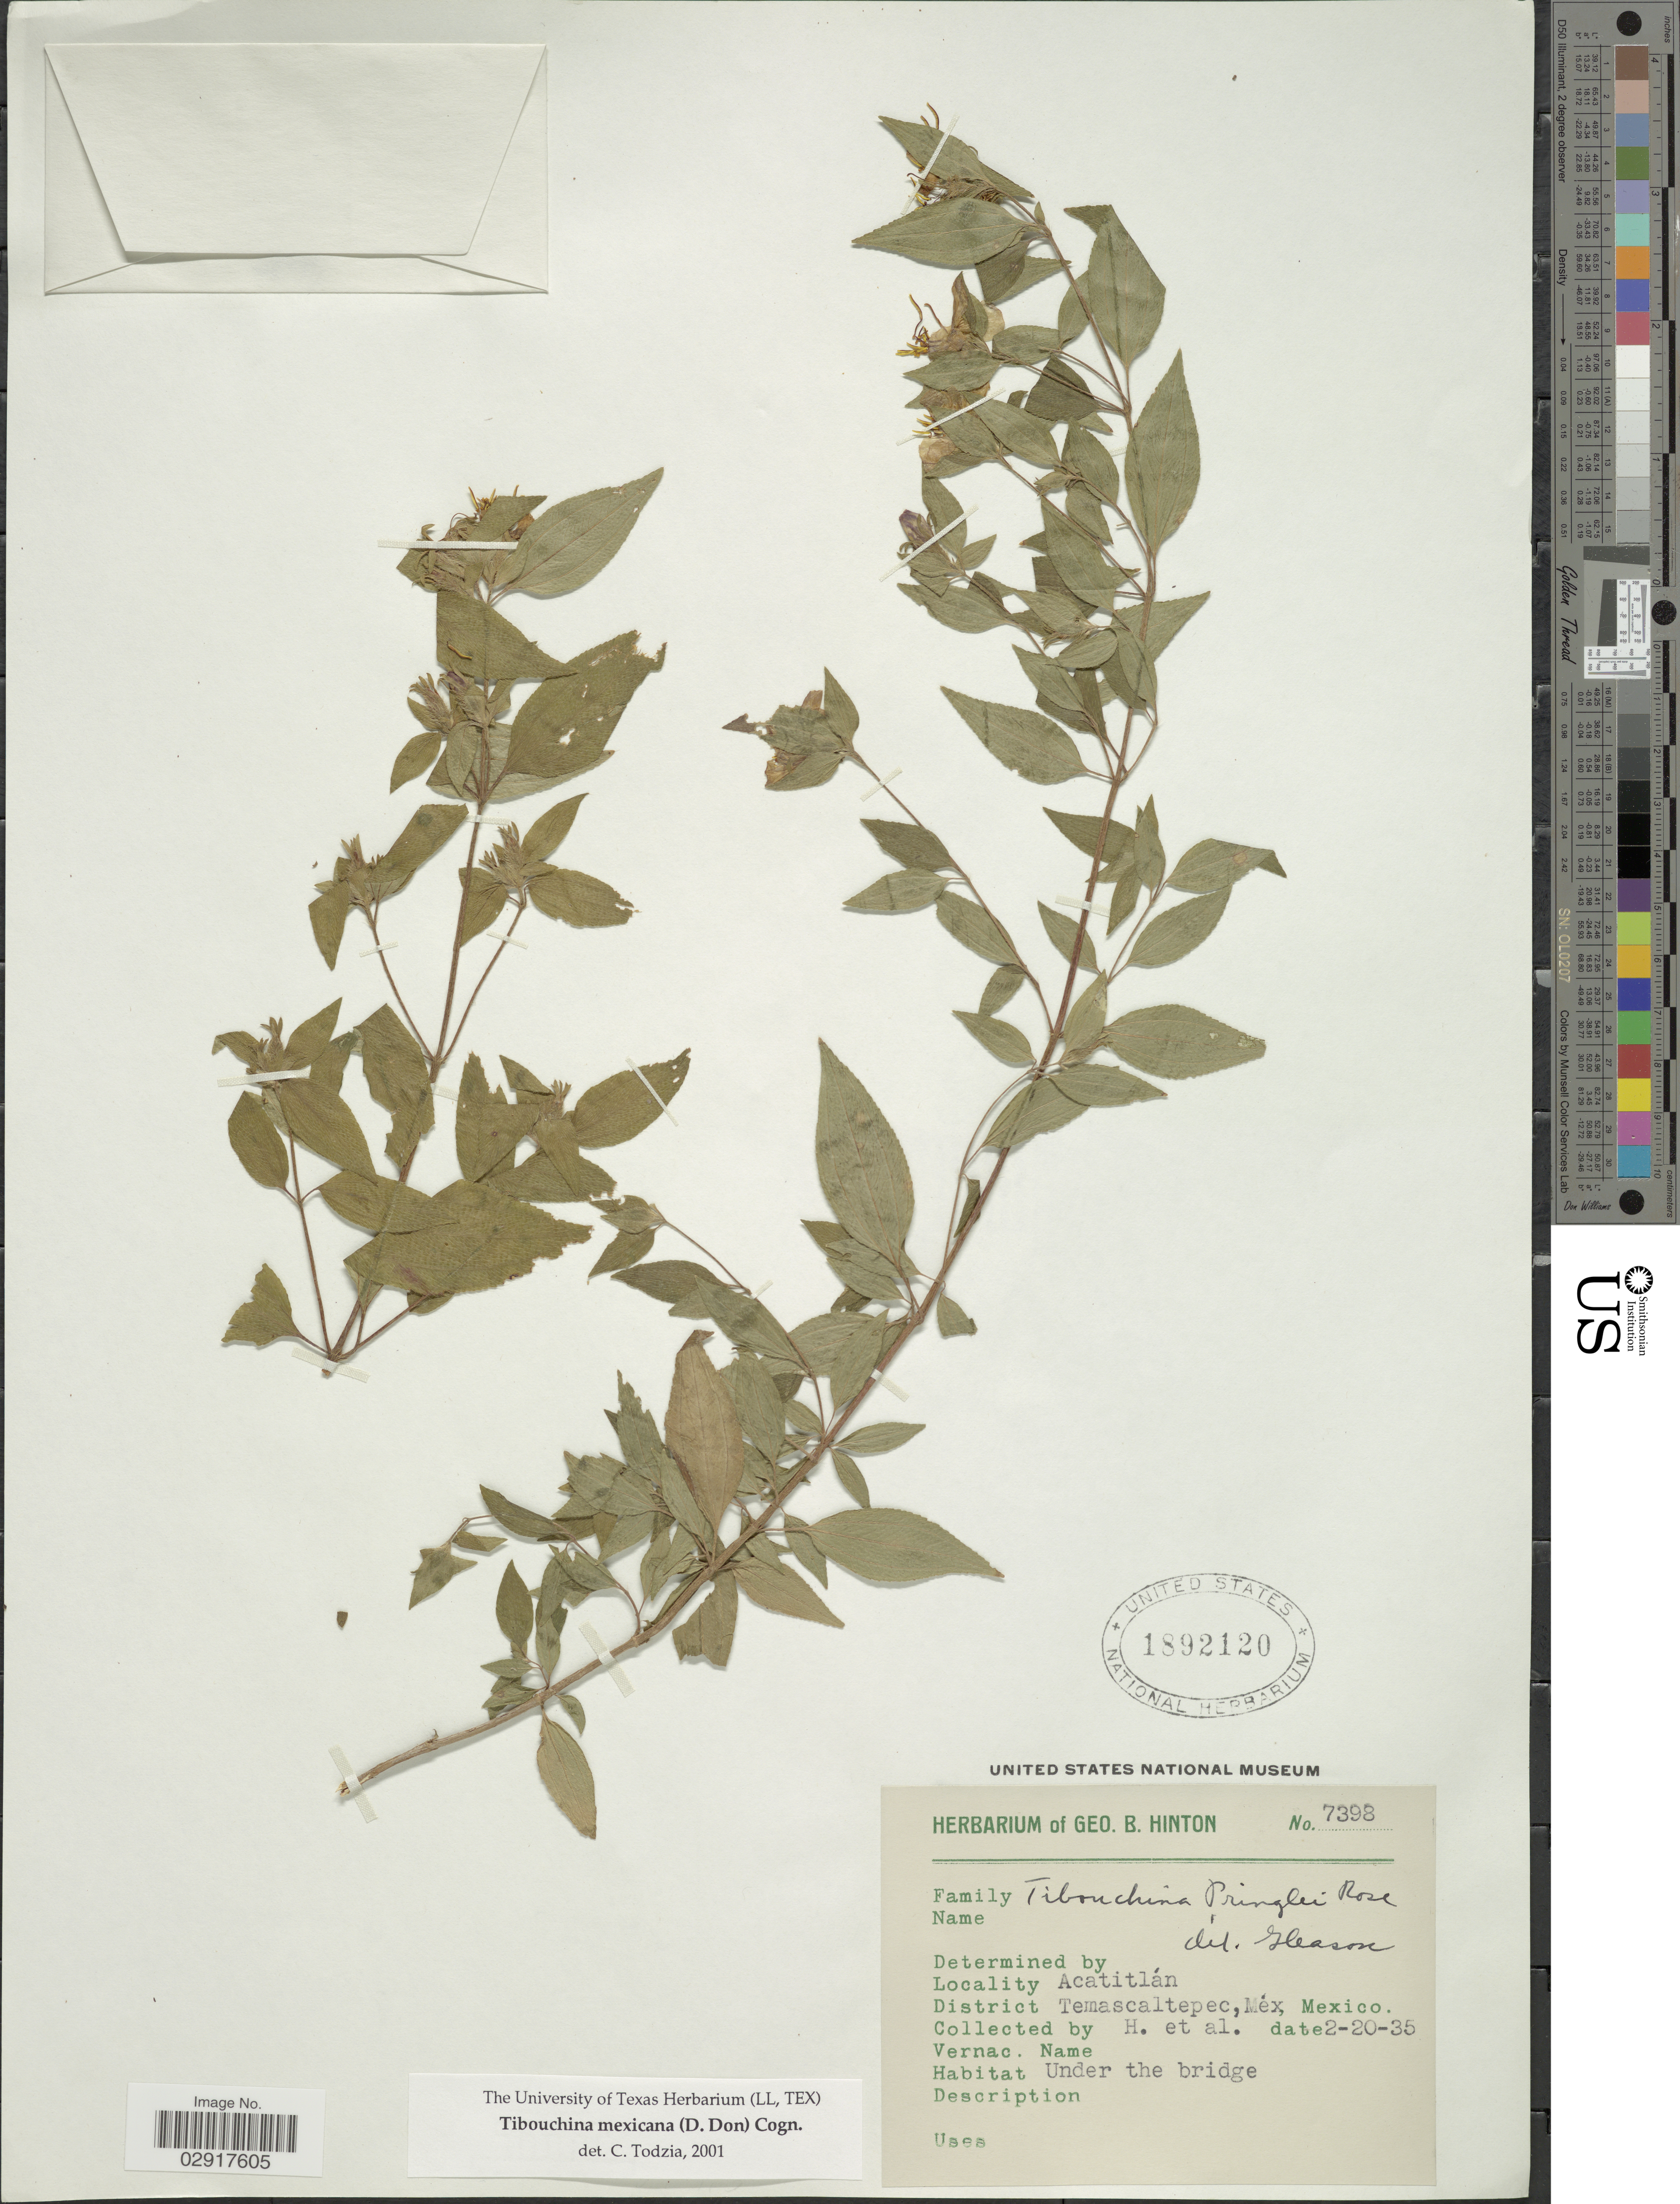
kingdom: Plantae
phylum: Tracheophyta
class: Magnoliopsida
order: Myrtales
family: Melastomataceae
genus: Chaetogastra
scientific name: Chaetogastra tortuosa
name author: (Bonpl.) DC.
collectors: G. B. Hinton & et al.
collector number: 7398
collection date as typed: Transcribed d/m/y: 20/2/35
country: Mexico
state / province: México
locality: Acatitlán. District Temascaltepec, Méx. Under the bridge.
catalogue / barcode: US 1892120